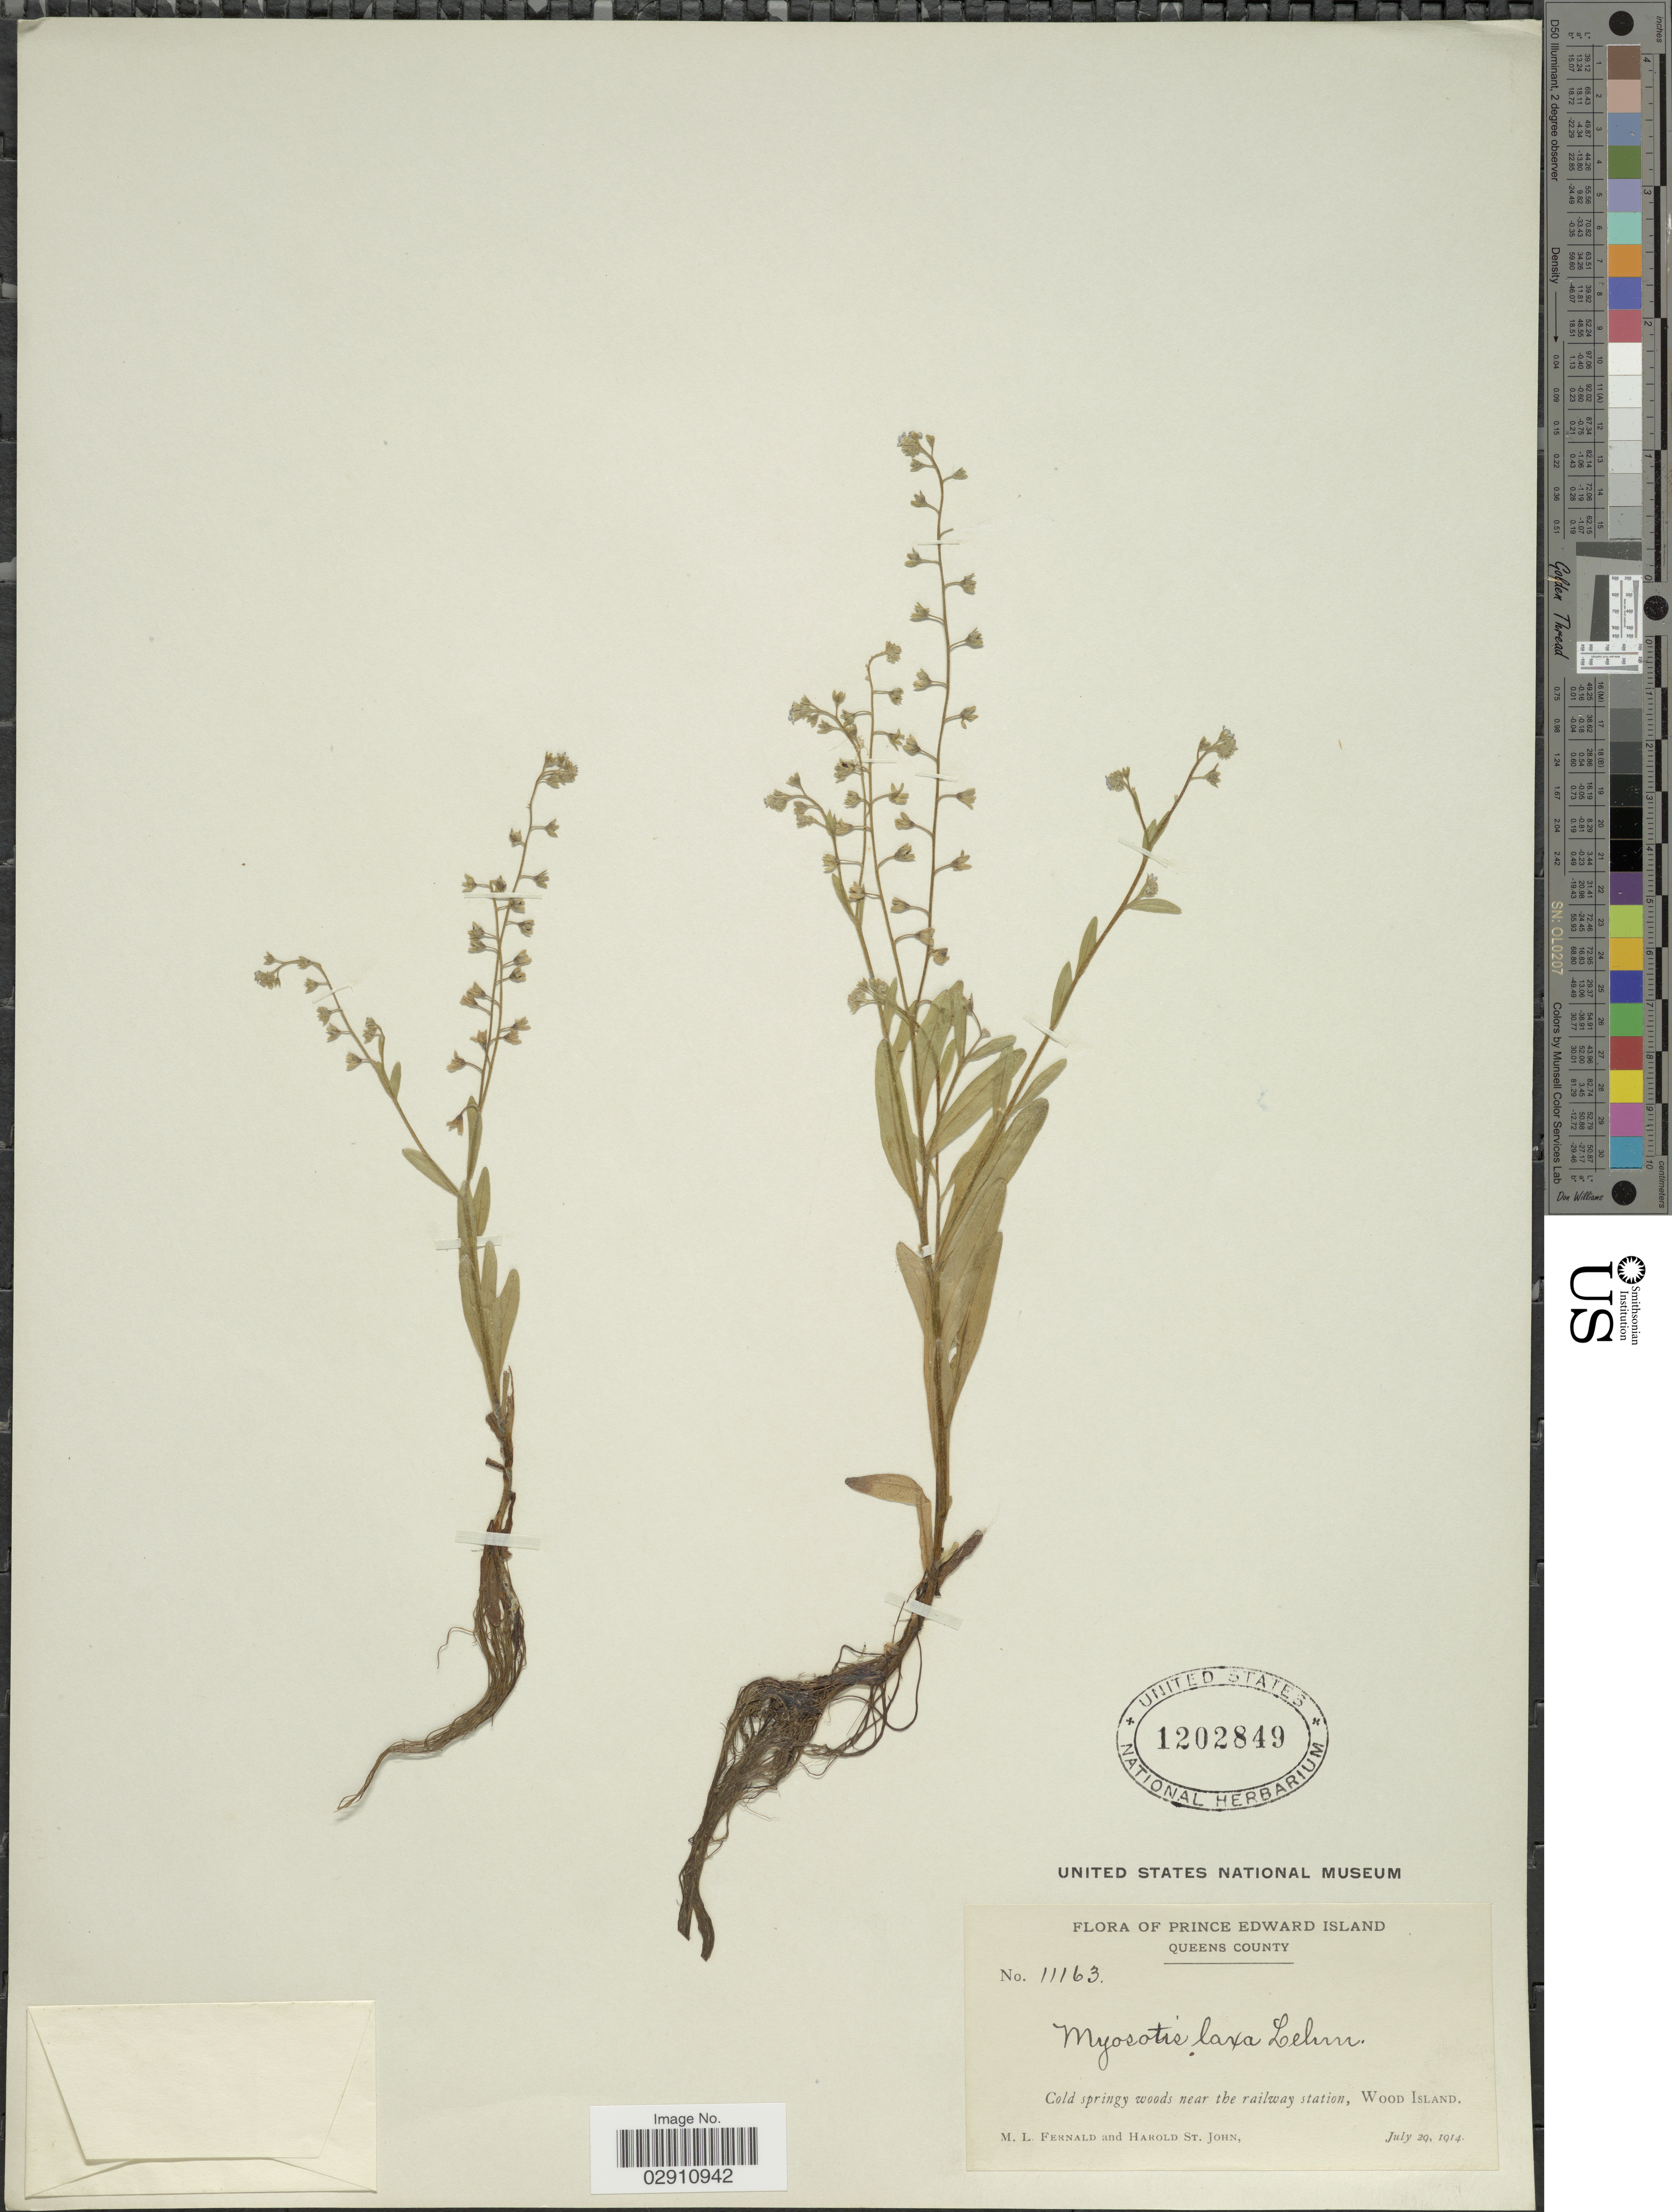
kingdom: Plantae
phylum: Tracheophyta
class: Magnoliopsida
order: Boraginales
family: Boraginaceae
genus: Myosotis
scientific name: Myosotis laxa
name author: F. Lehm.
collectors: M. L. Fernald & H. St. John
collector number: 11163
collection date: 1914-07-29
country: Canada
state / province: Prince Edward Island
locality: Prince Edward Island. Queens County. Cold springy woods near the railway station, Wood Island.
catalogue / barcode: US 1202849